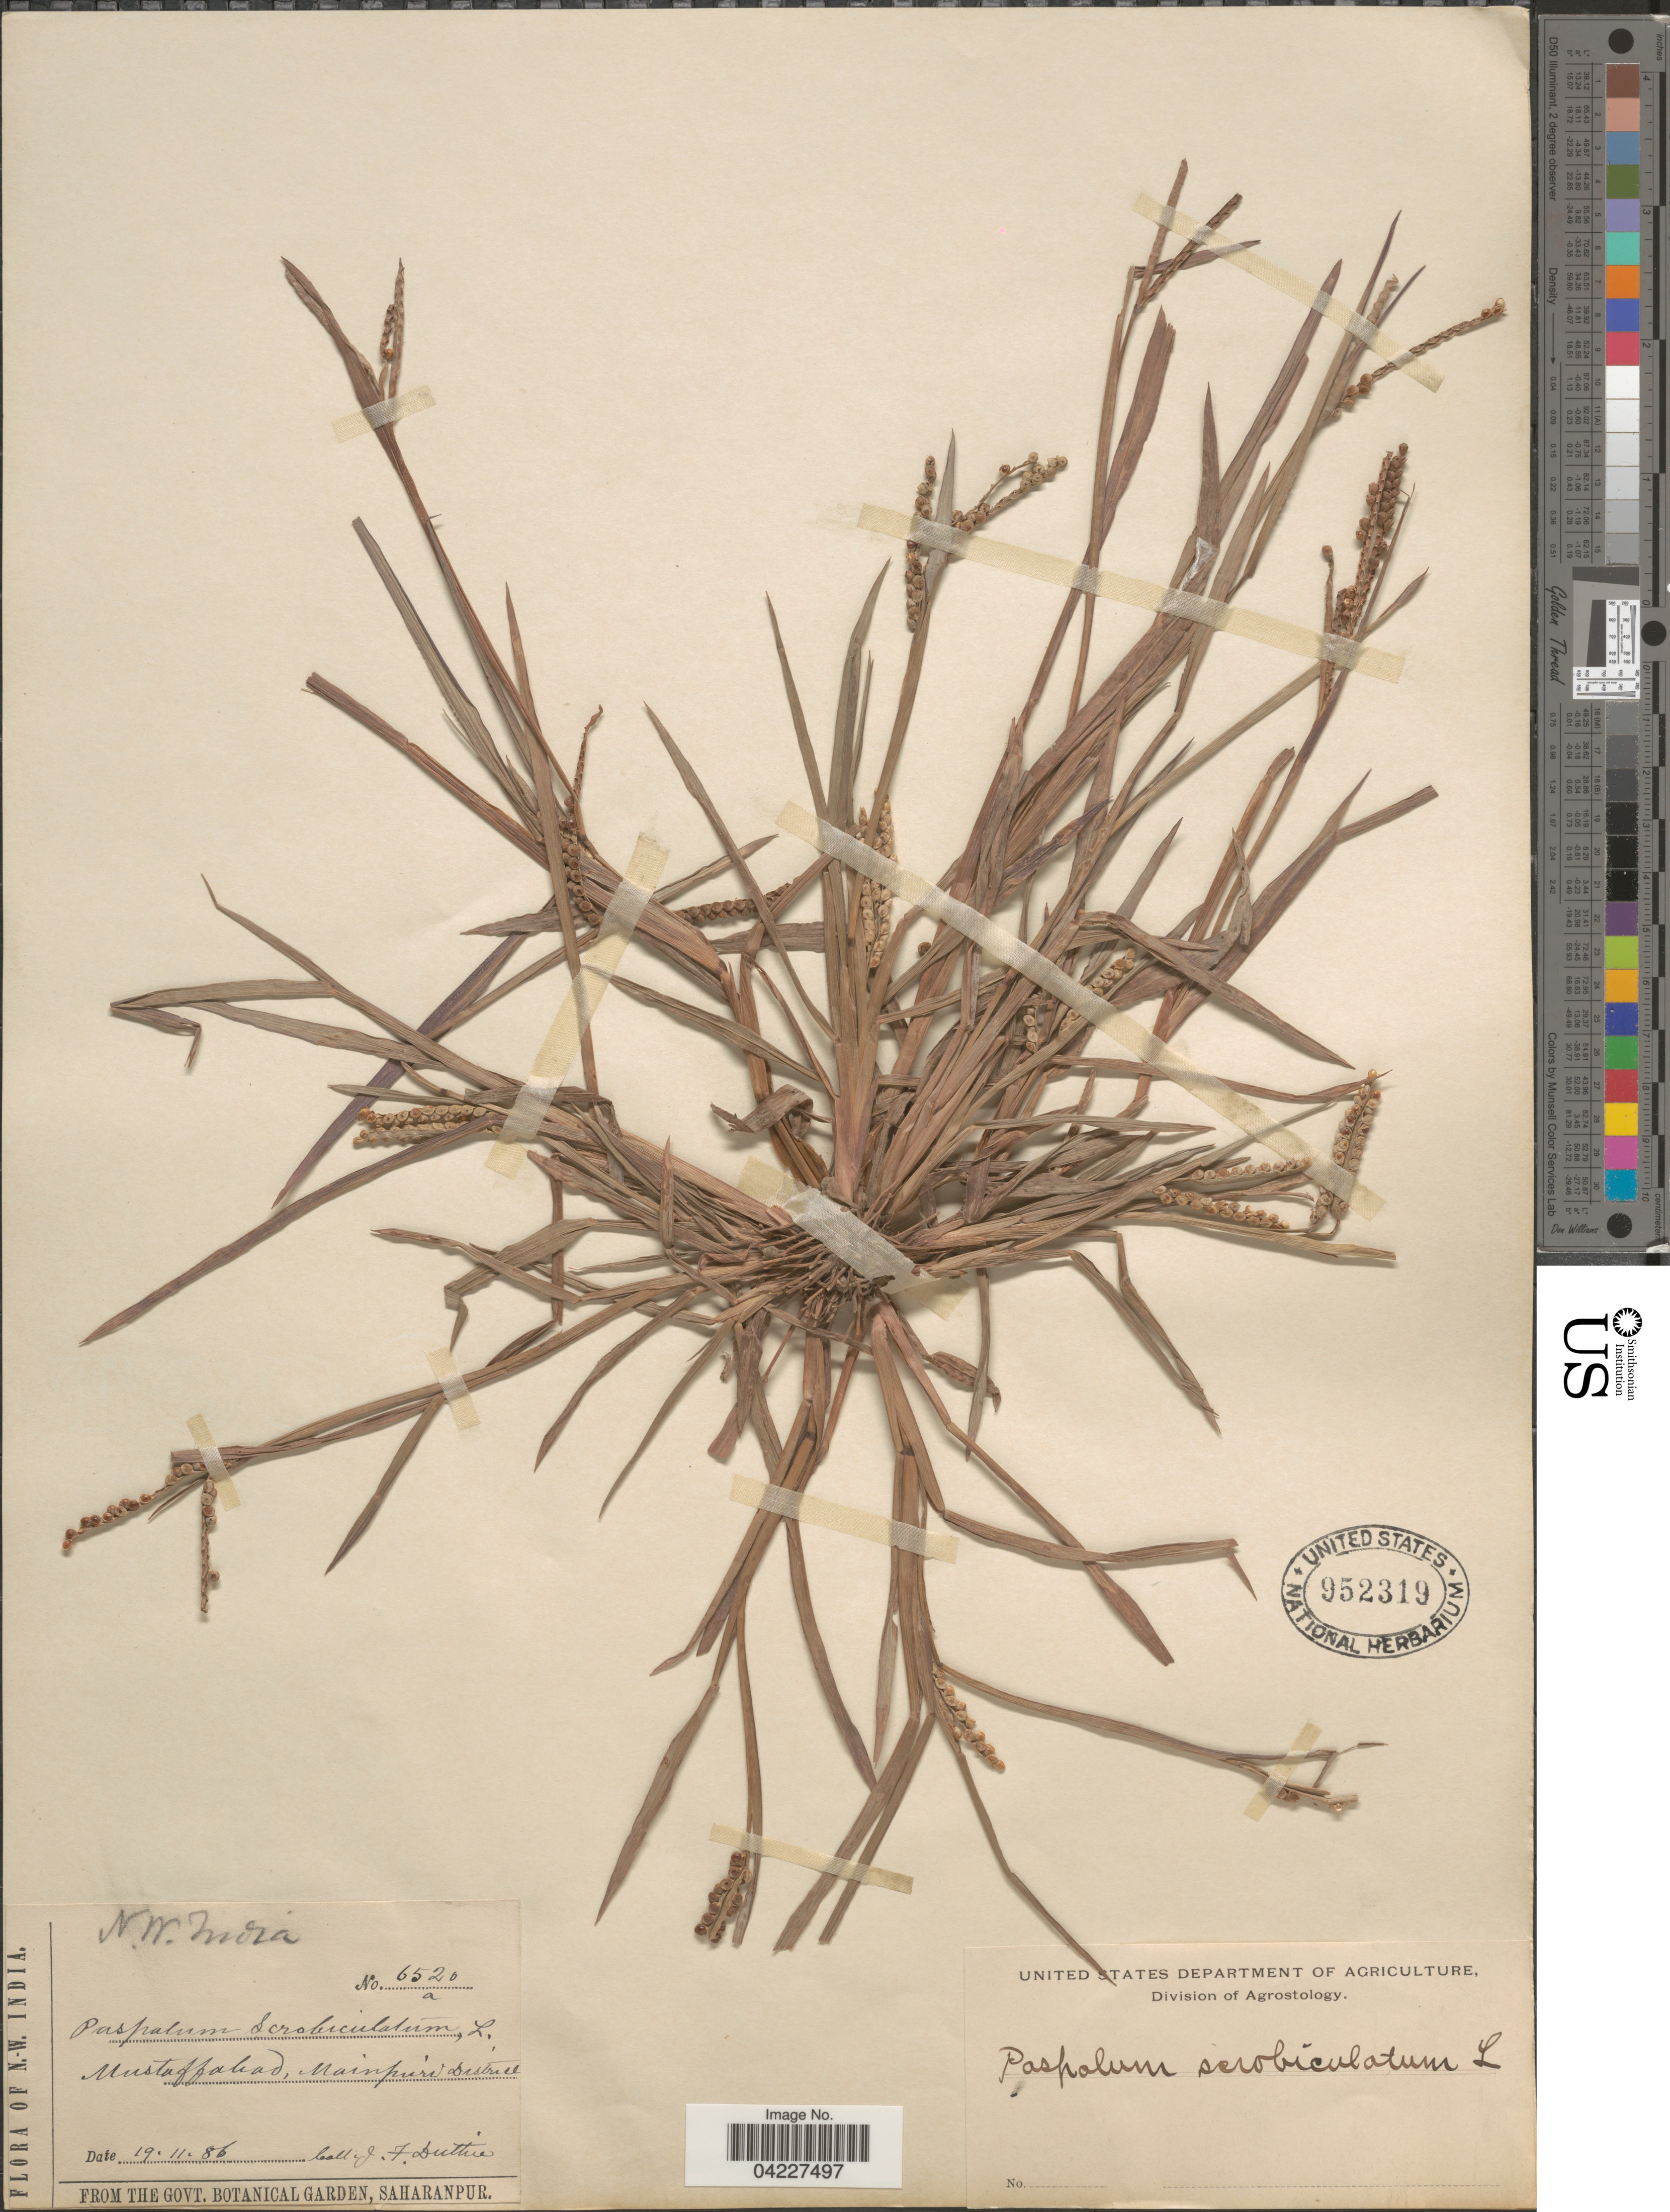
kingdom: Plantae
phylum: Tracheophyta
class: Liliopsida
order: Poales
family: Poaceae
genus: Paspalum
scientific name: Paspalum scrobiculatum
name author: L.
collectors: J. F. Duthie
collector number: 6520a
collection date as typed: Transcribed d/m/y: 19/11/86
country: India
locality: N.-W. India. Mustaffahad, Mainpuri District.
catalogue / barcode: US 952319